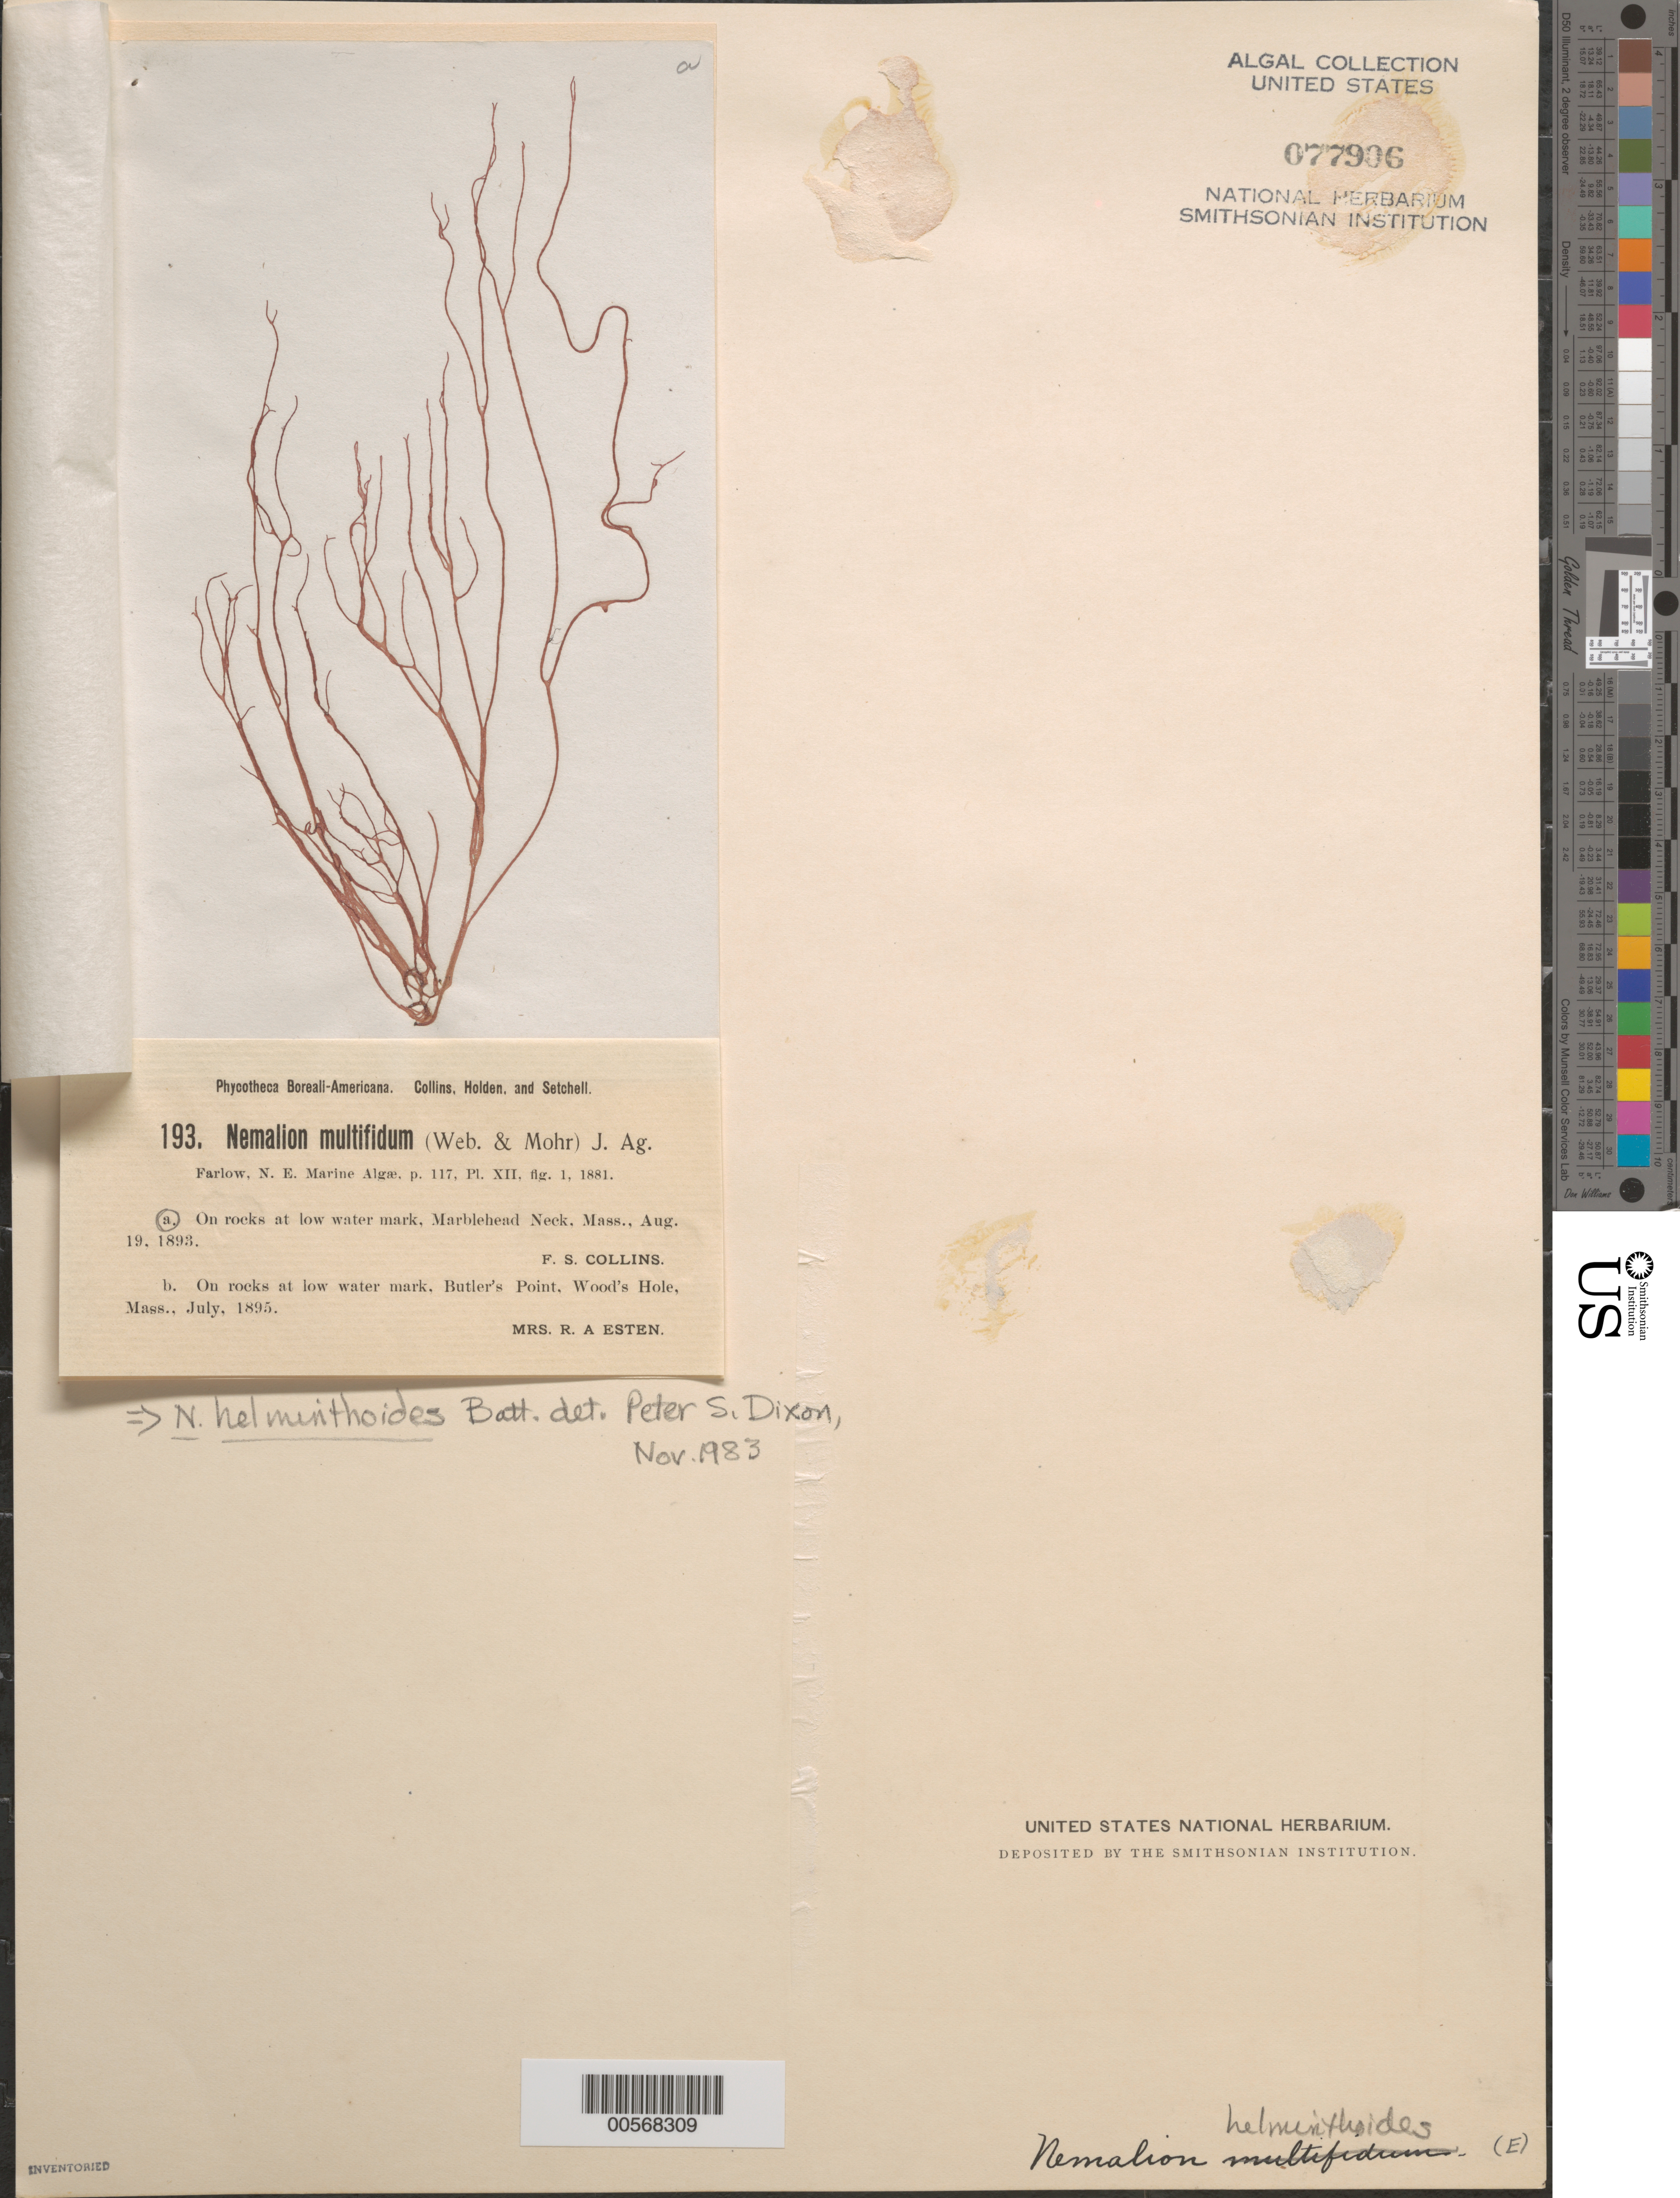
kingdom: Plantae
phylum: Rhodophyta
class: Florideophyceae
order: Nemaliales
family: Nemaliaceae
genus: Nemalion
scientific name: Nemalion multifidum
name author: (Lyngb.) Chauvin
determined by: Algae name updating Project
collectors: F. Collins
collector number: PB-A 193a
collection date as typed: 19 Aug 1893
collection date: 1893-08-19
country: United States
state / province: Massachusetts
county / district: Essex County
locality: Marblehead Neck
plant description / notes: Collins, Holden & Setchell, Phycotheca Boreali-Americana, as Nemalion multifidum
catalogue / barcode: US 77906